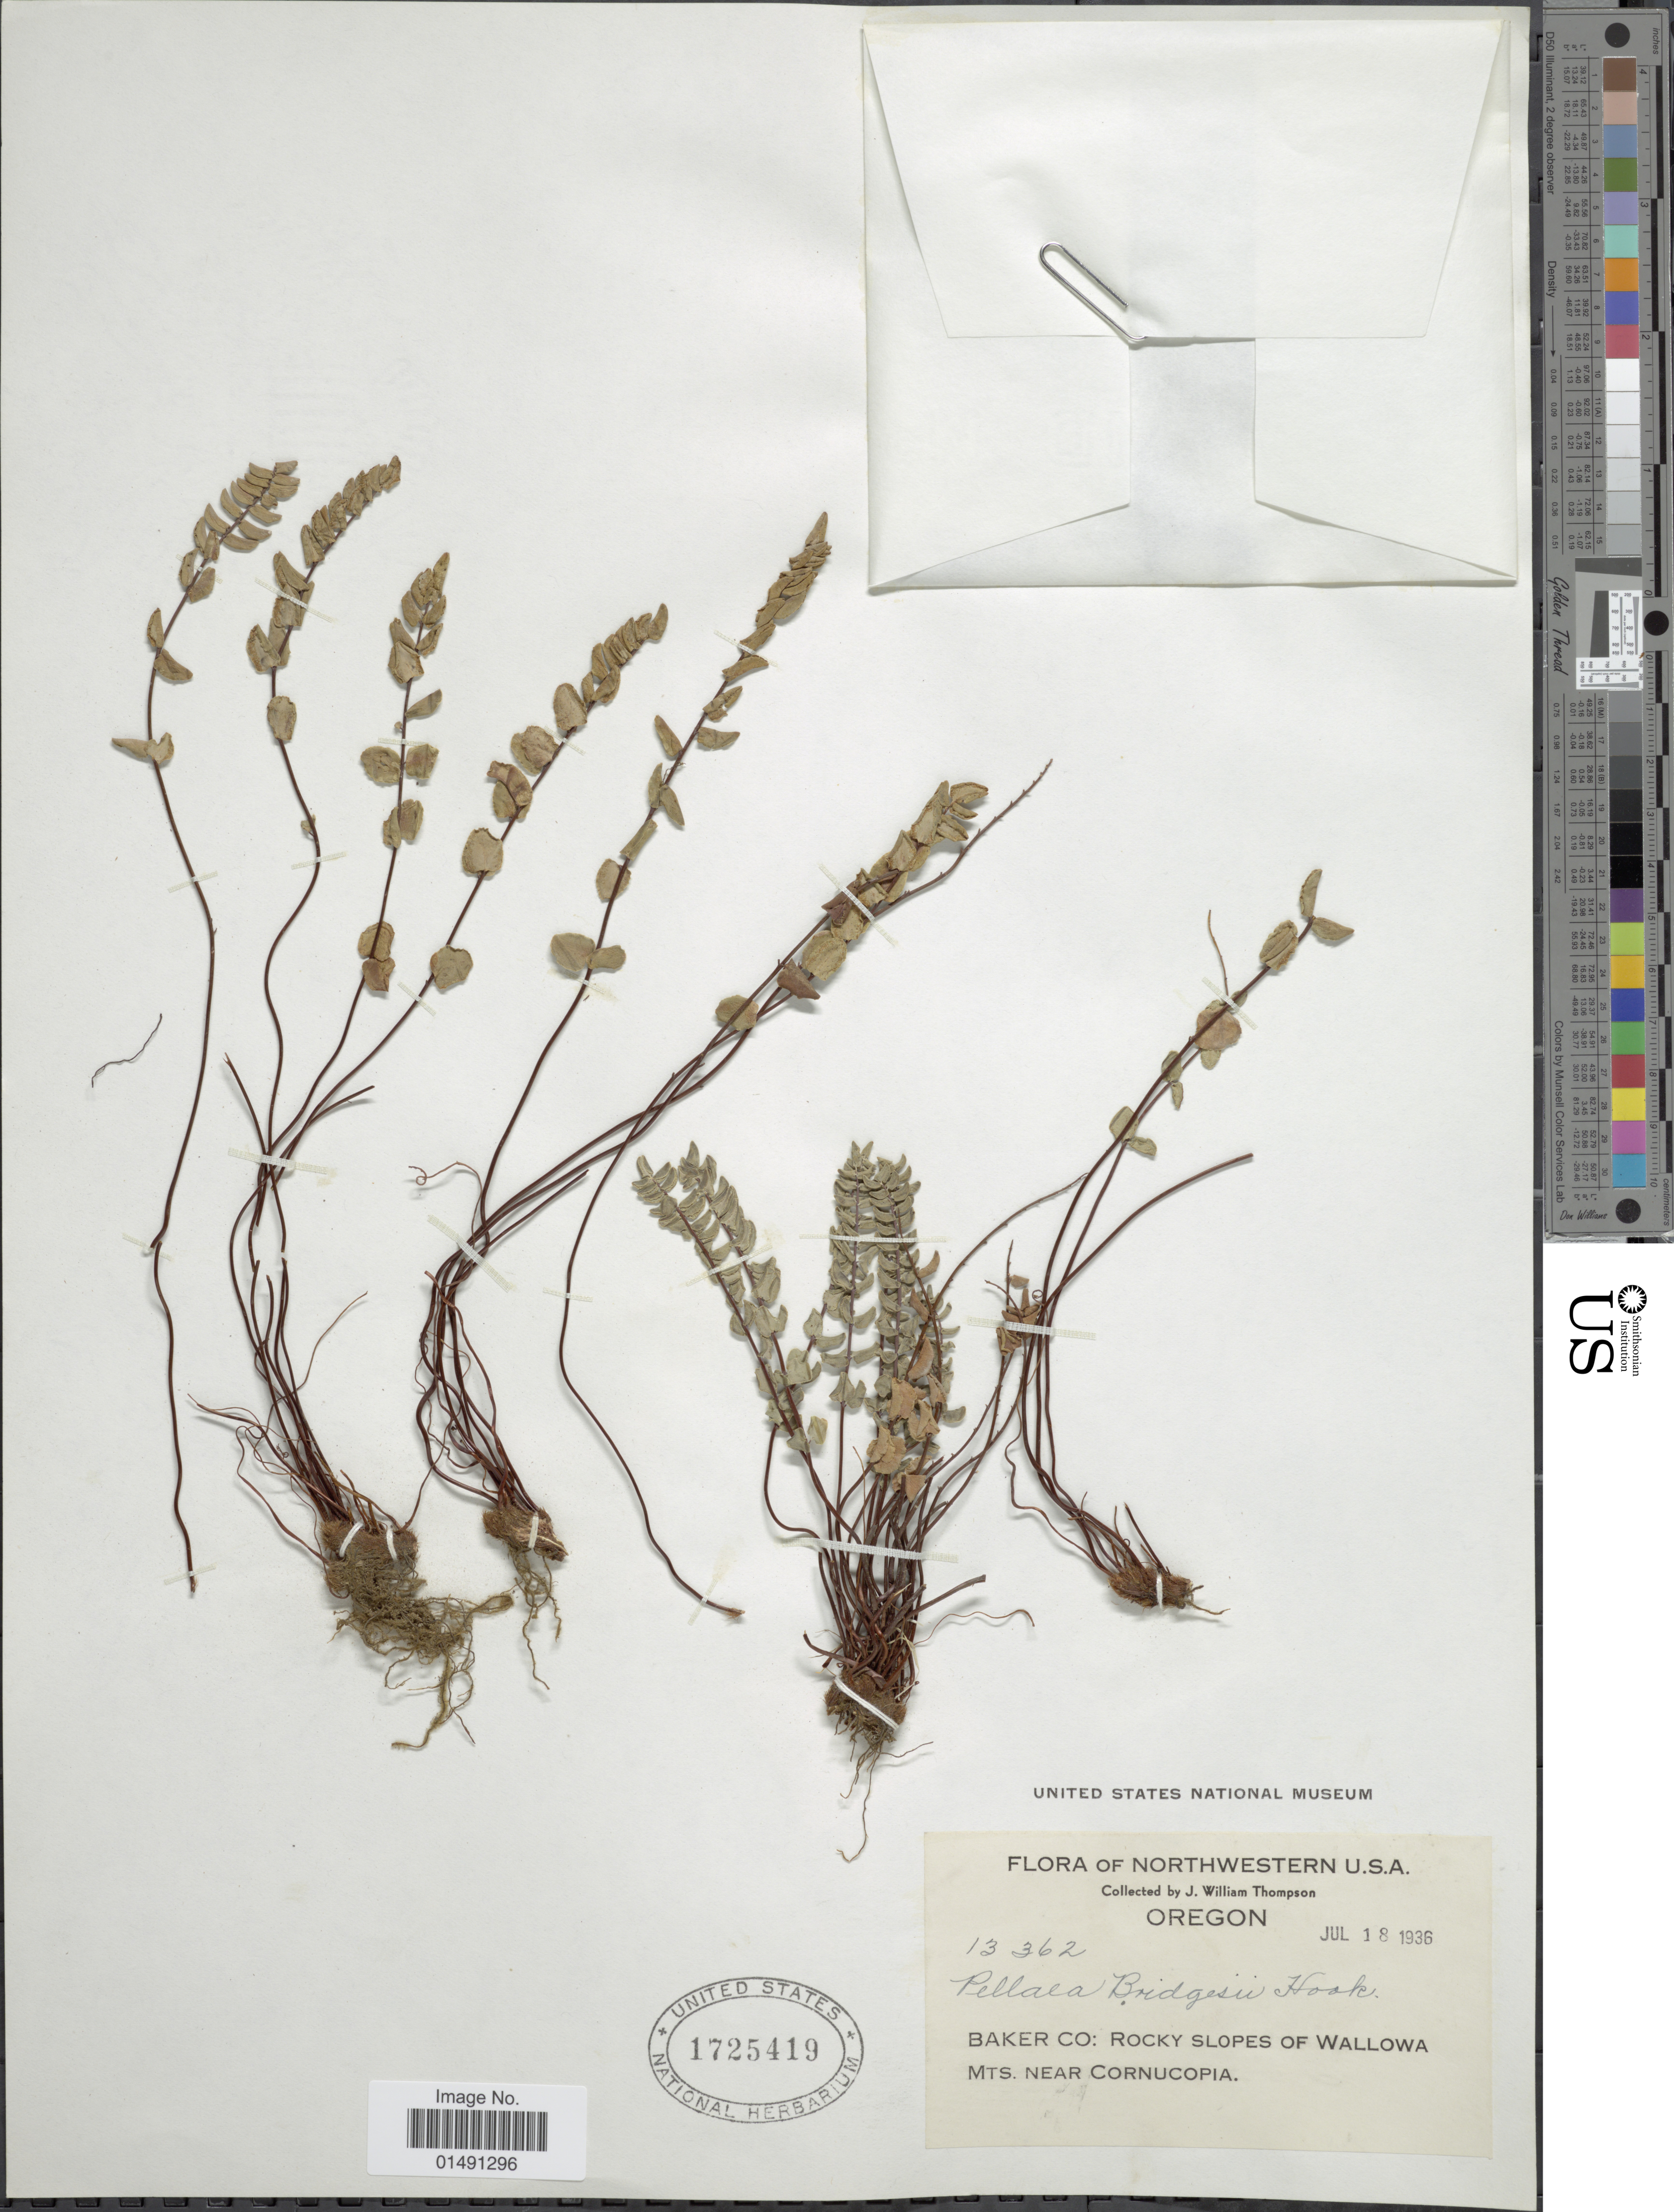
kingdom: Plantae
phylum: Tracheophyta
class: Polypodiopsida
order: Polypodiales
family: Pteridaceae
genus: Pellaea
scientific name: Pellaea bridgesii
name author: Hook.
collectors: J. W. Thompson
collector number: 13362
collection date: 1936-07-18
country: United States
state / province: Oregon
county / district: Baker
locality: Northwestern U.S.A. Baker Co: Rocky slopes of Wallowa Mts. near Cornucopia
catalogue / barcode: US 1725419